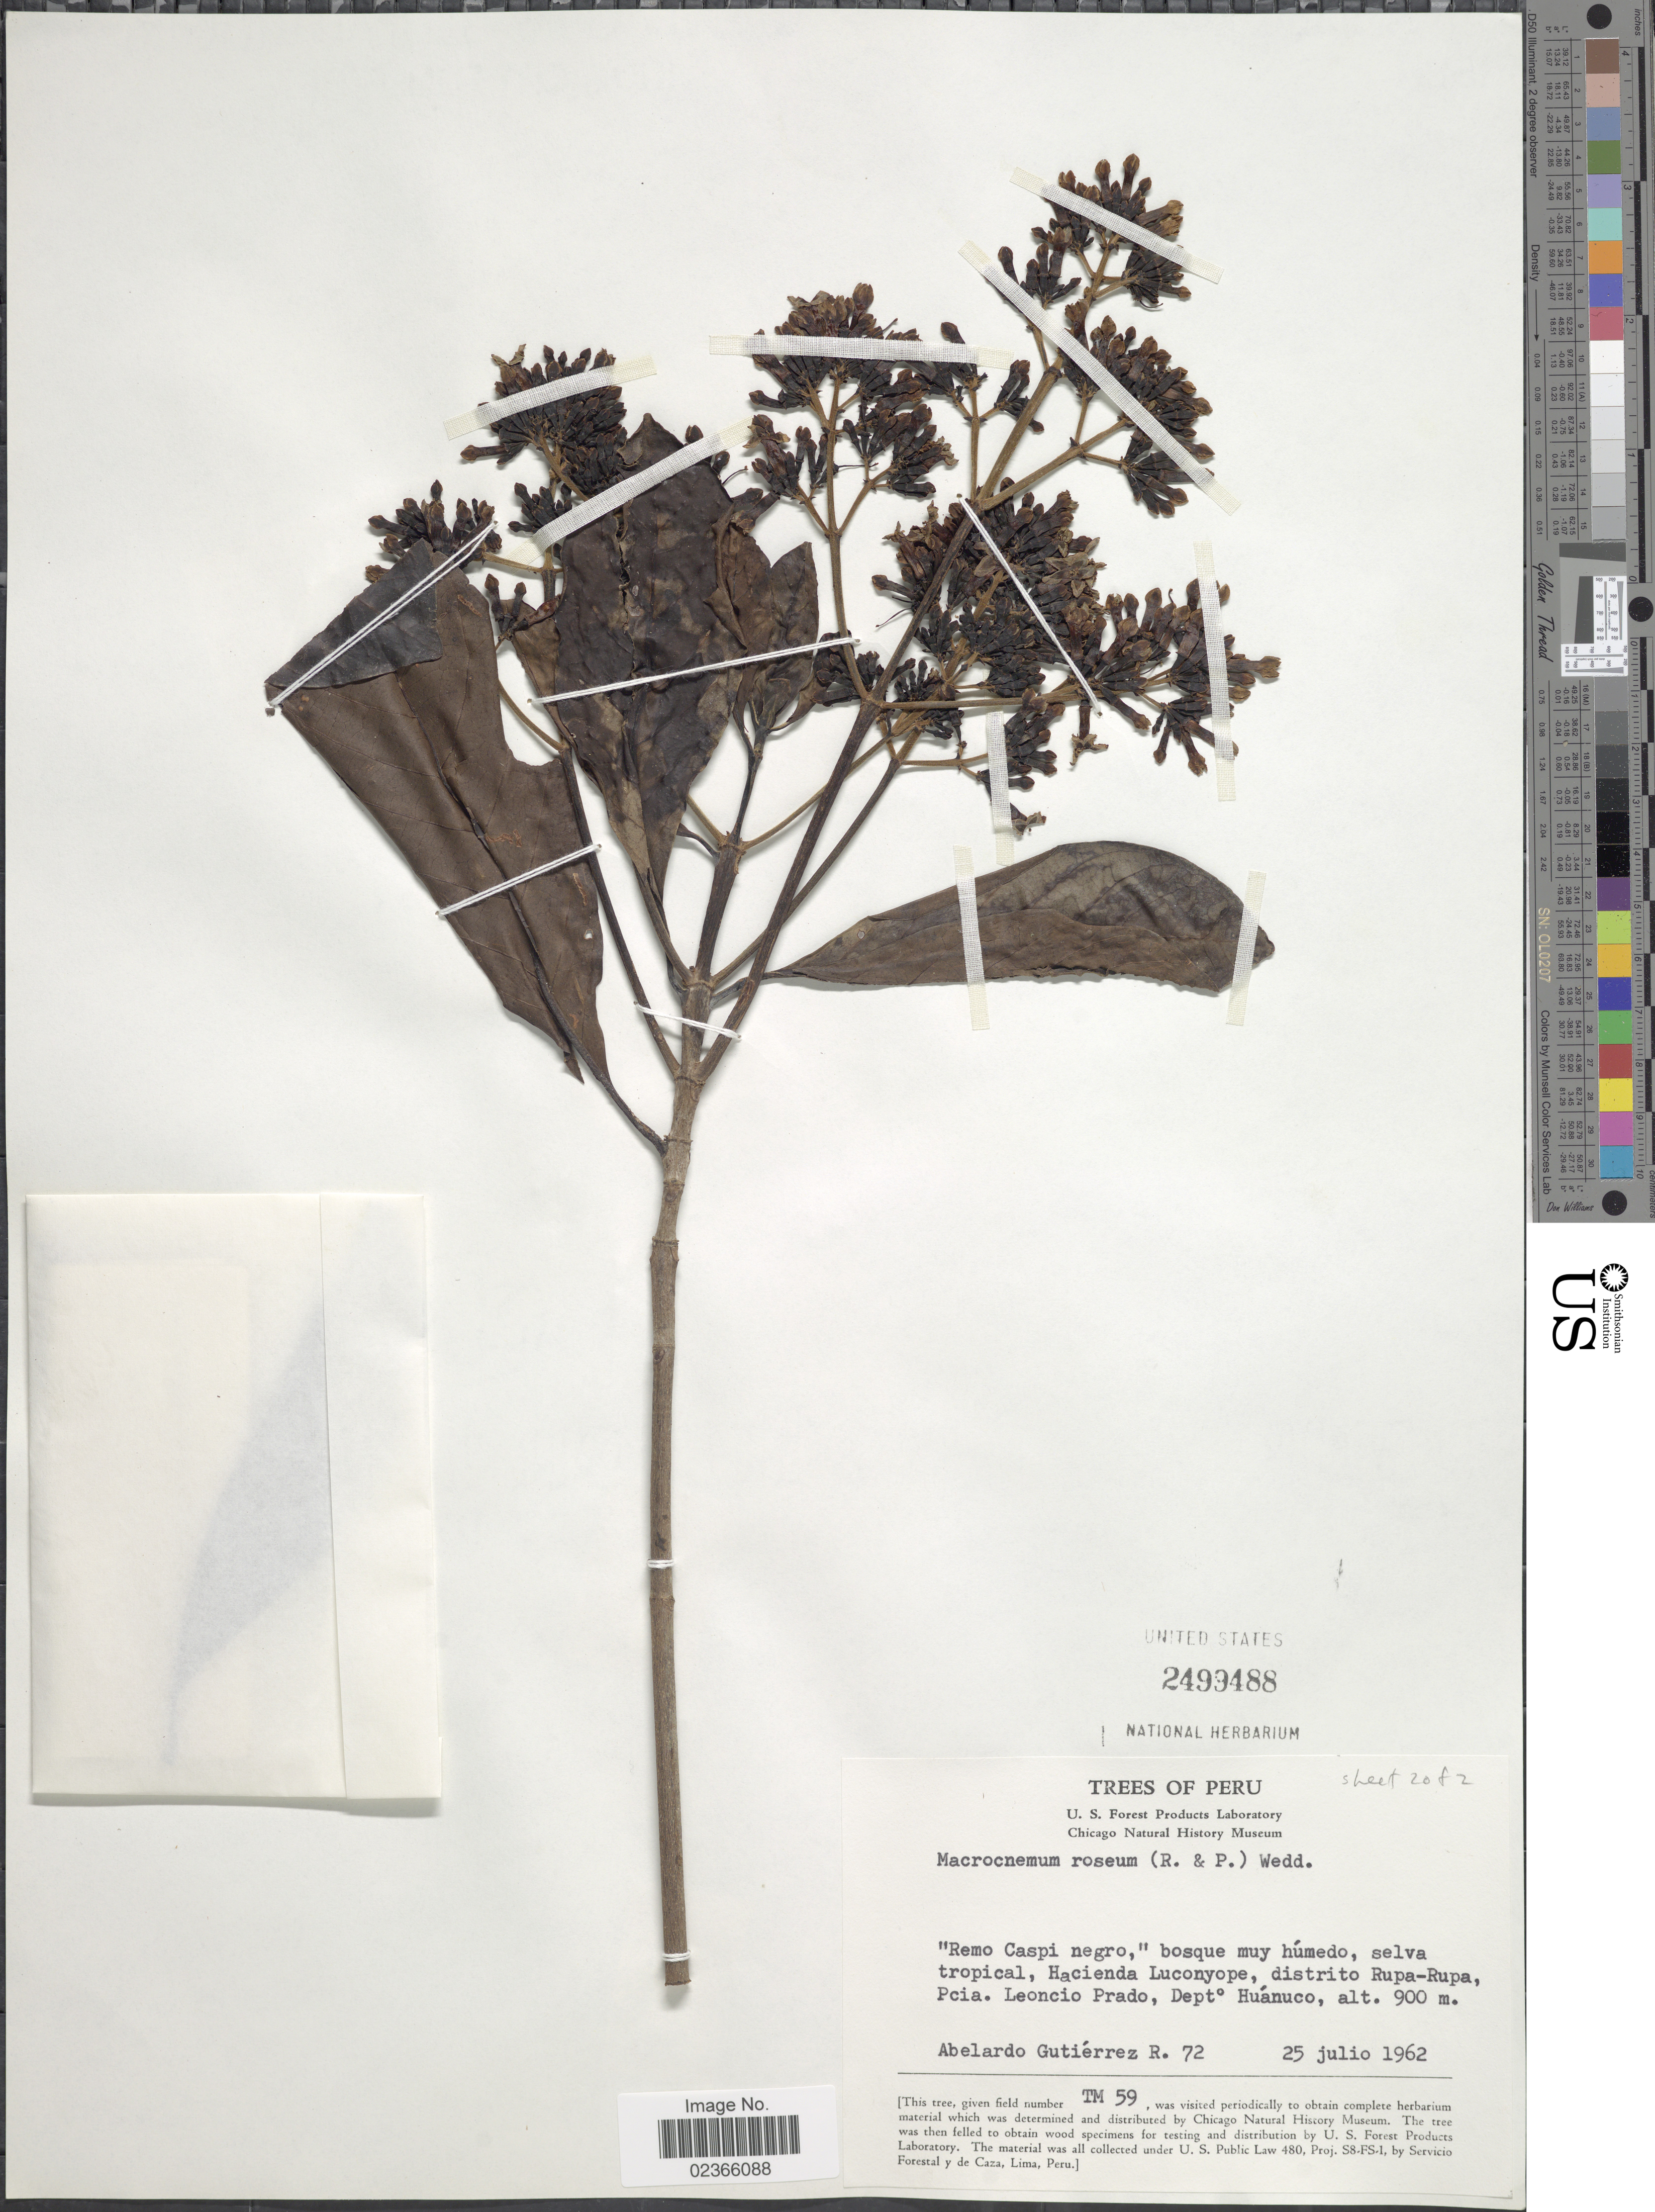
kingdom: Plantae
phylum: Tracheophyta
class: Magnoliopsida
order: Gentianales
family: Rubiaceae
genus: Macrocnemum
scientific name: Macrocnemum roseum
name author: (Ruiz & Pav.) Wedd.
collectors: A. Gutiérrez R.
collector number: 72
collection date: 1962-07-25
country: Peru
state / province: Huánuco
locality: Hacienda Luconyope, Distrito Rupa-Rupa, Pcia. Leoncio Prado. Dept. Huanuco.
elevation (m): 900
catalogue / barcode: US 2499488